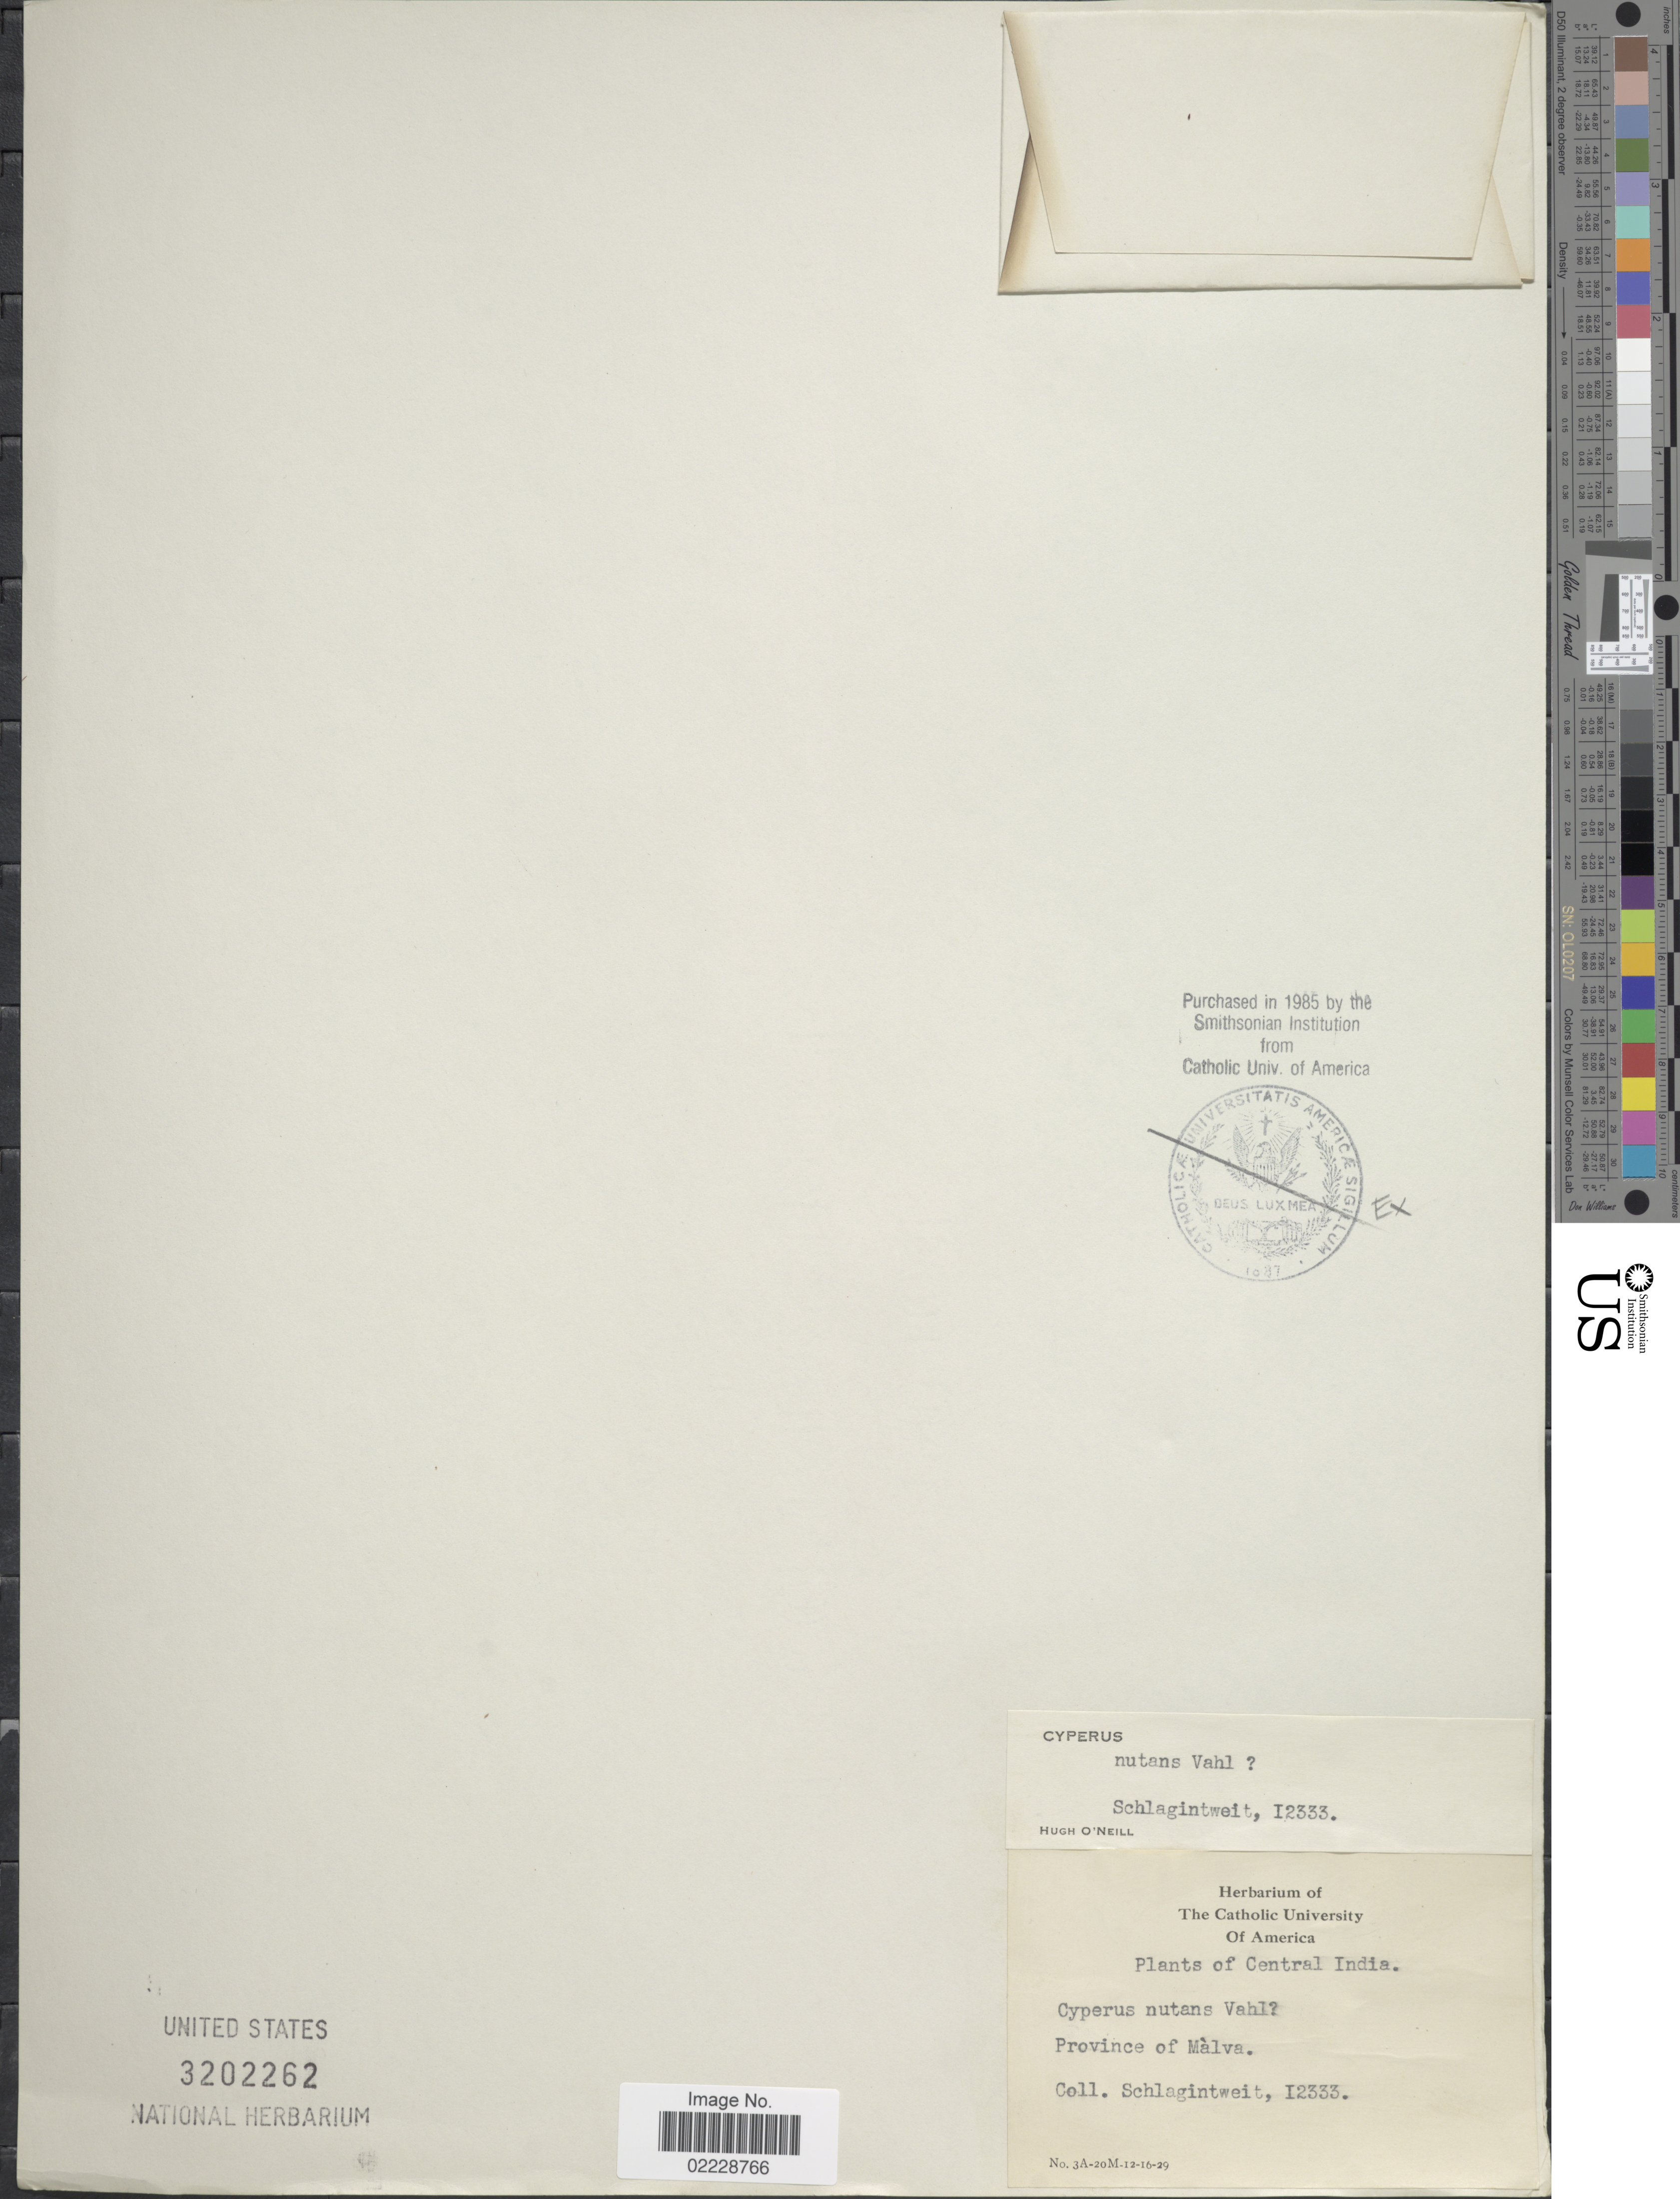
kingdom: Plantae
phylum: Tracheophyta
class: Liliopsida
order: Poales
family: Cyperaceae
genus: Cyperus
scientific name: Cyperus nutans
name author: Vahl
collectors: Schlagintweit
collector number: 12333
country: India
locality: Central India, Province of Malva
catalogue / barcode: US 3202262